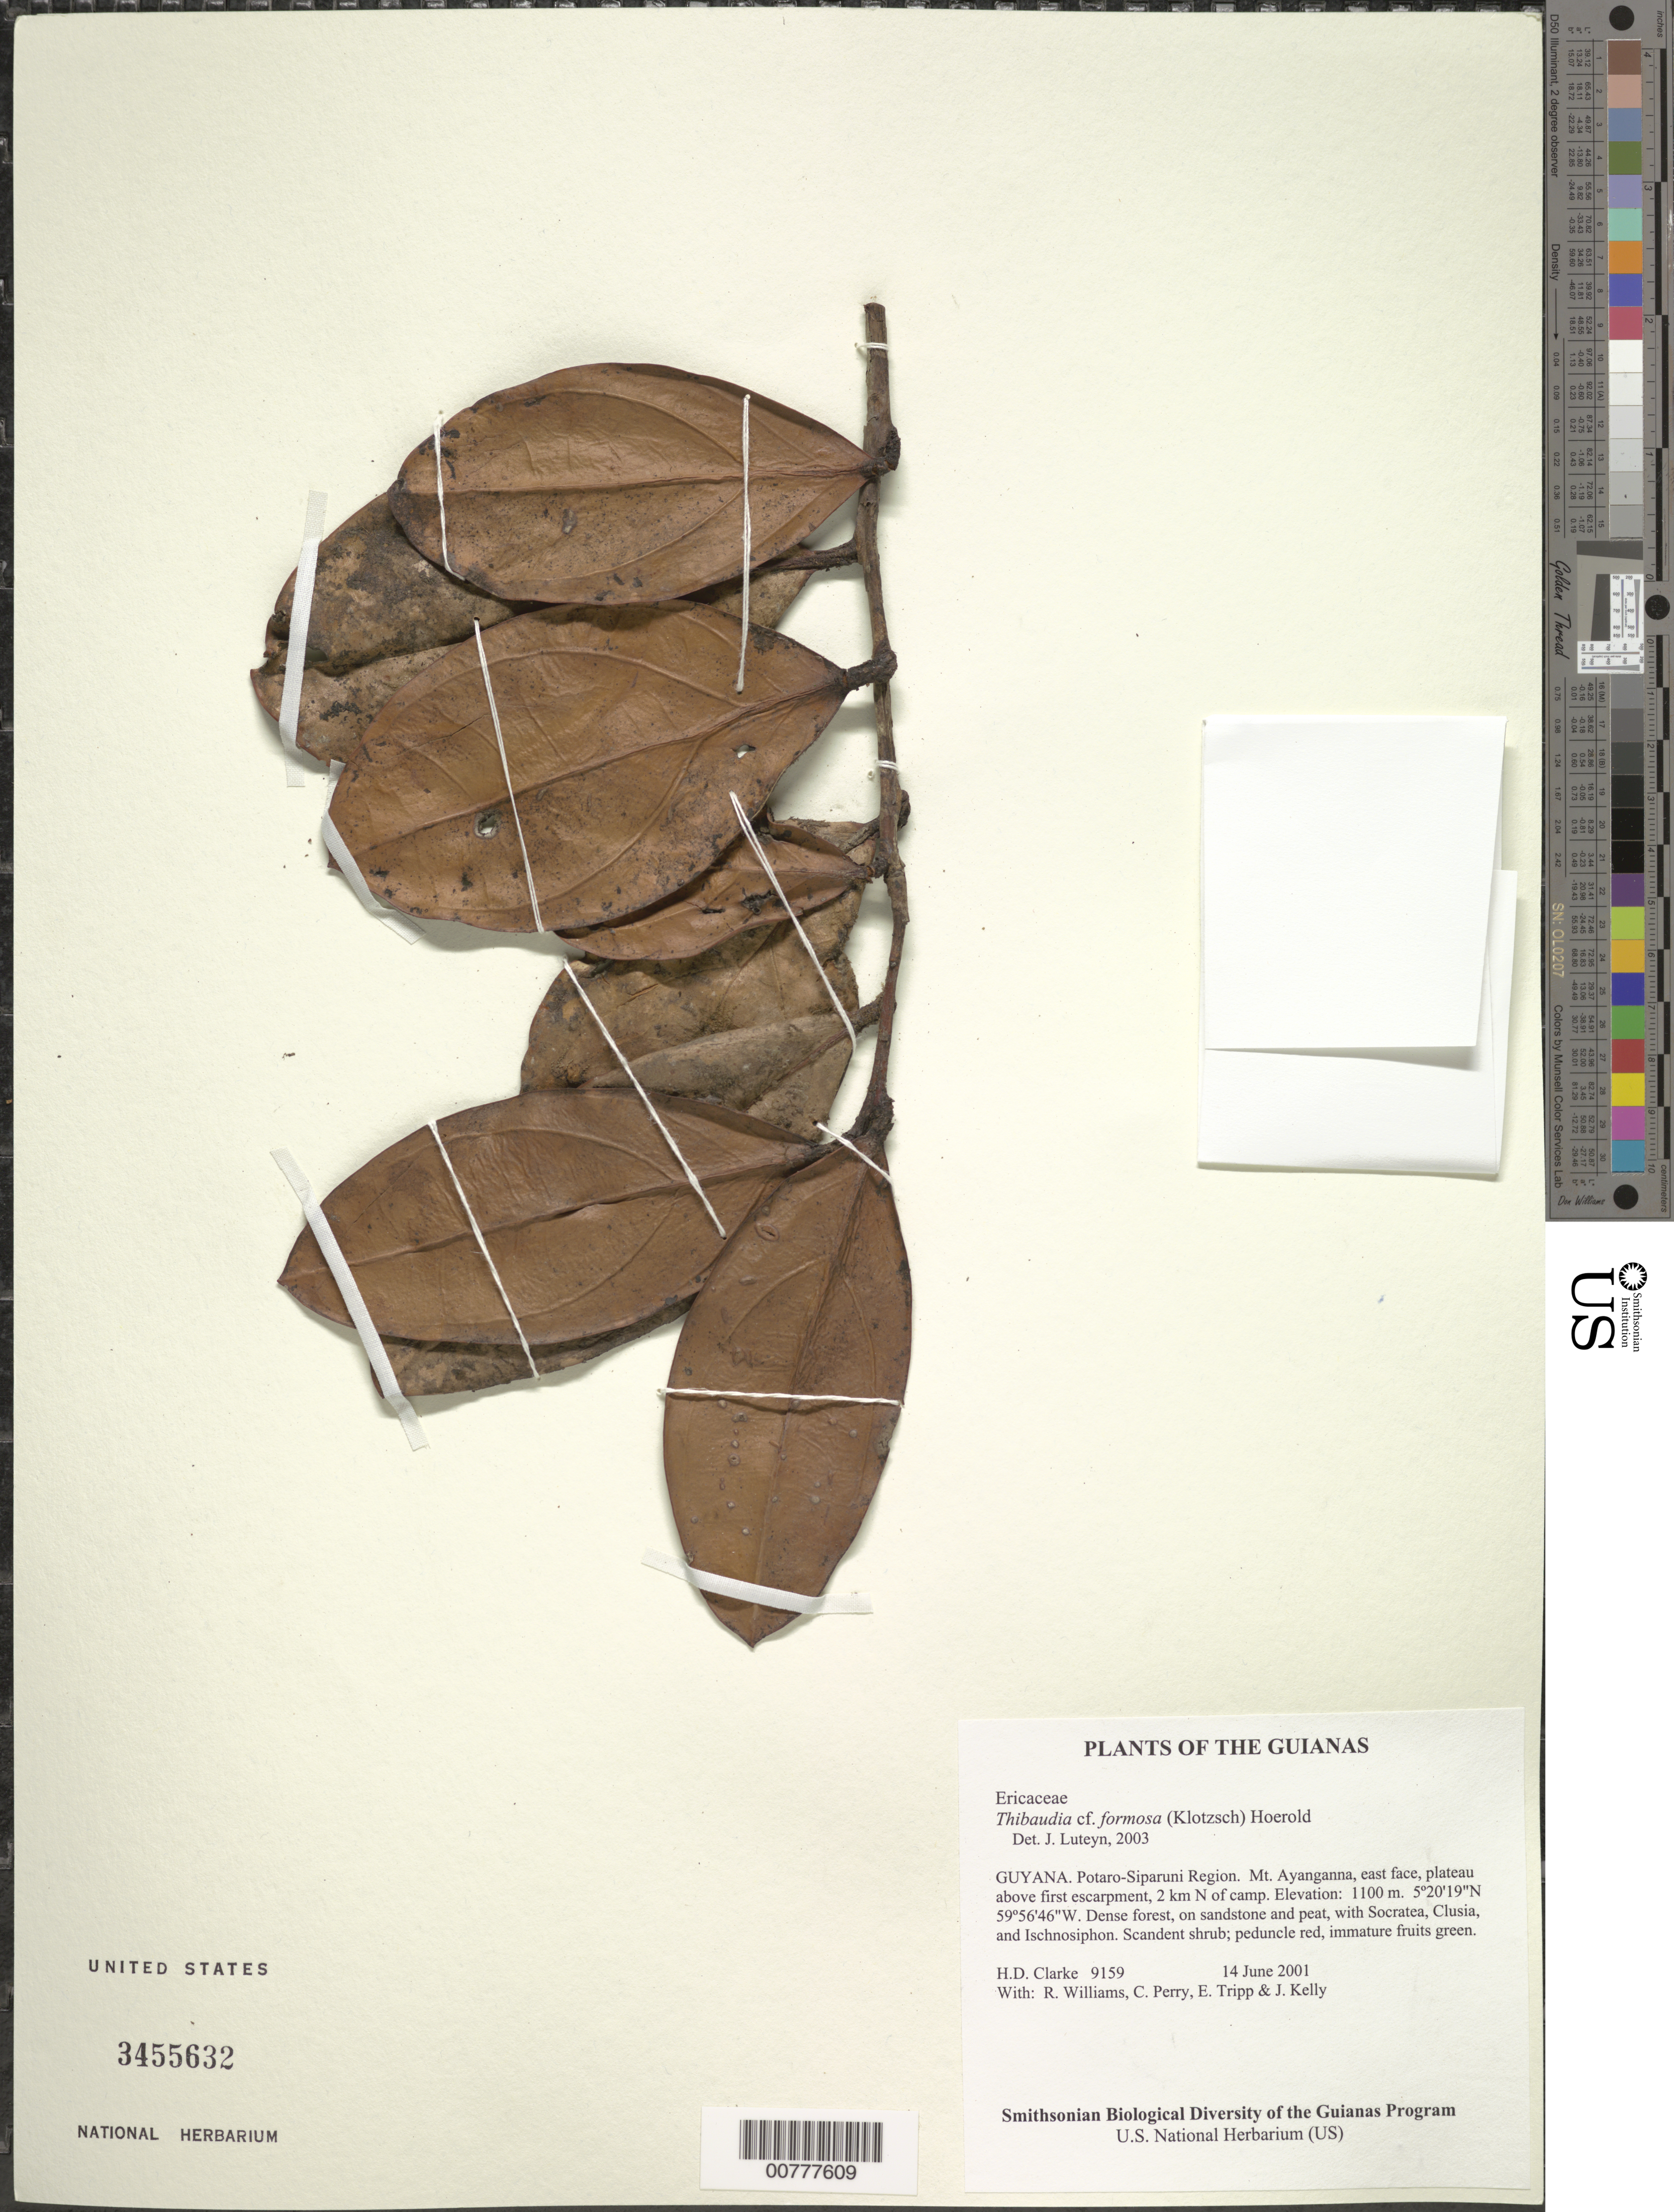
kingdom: Plantae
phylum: Tracheophyta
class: Magnoliopsida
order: Ericales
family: Ericaceae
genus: Thibaudia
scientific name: Thibaudia formosa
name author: (Klotzsch) Hoerold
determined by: Luteyn, J. L.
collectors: H. D. Clarke, R. Williams, C. Perry, E. Tripp & J. Kelly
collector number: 9159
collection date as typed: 14 June 2001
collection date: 2001-06-14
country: Guyana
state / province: Potaro-Siparuni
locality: Mt. Ayanganna, east face, plateau above first escarpment, 2 km N of camp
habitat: Dense forest, on sandstone and peat, with Socratea, Clusia, and Ischnosiphon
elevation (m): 1100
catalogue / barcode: US 3455632